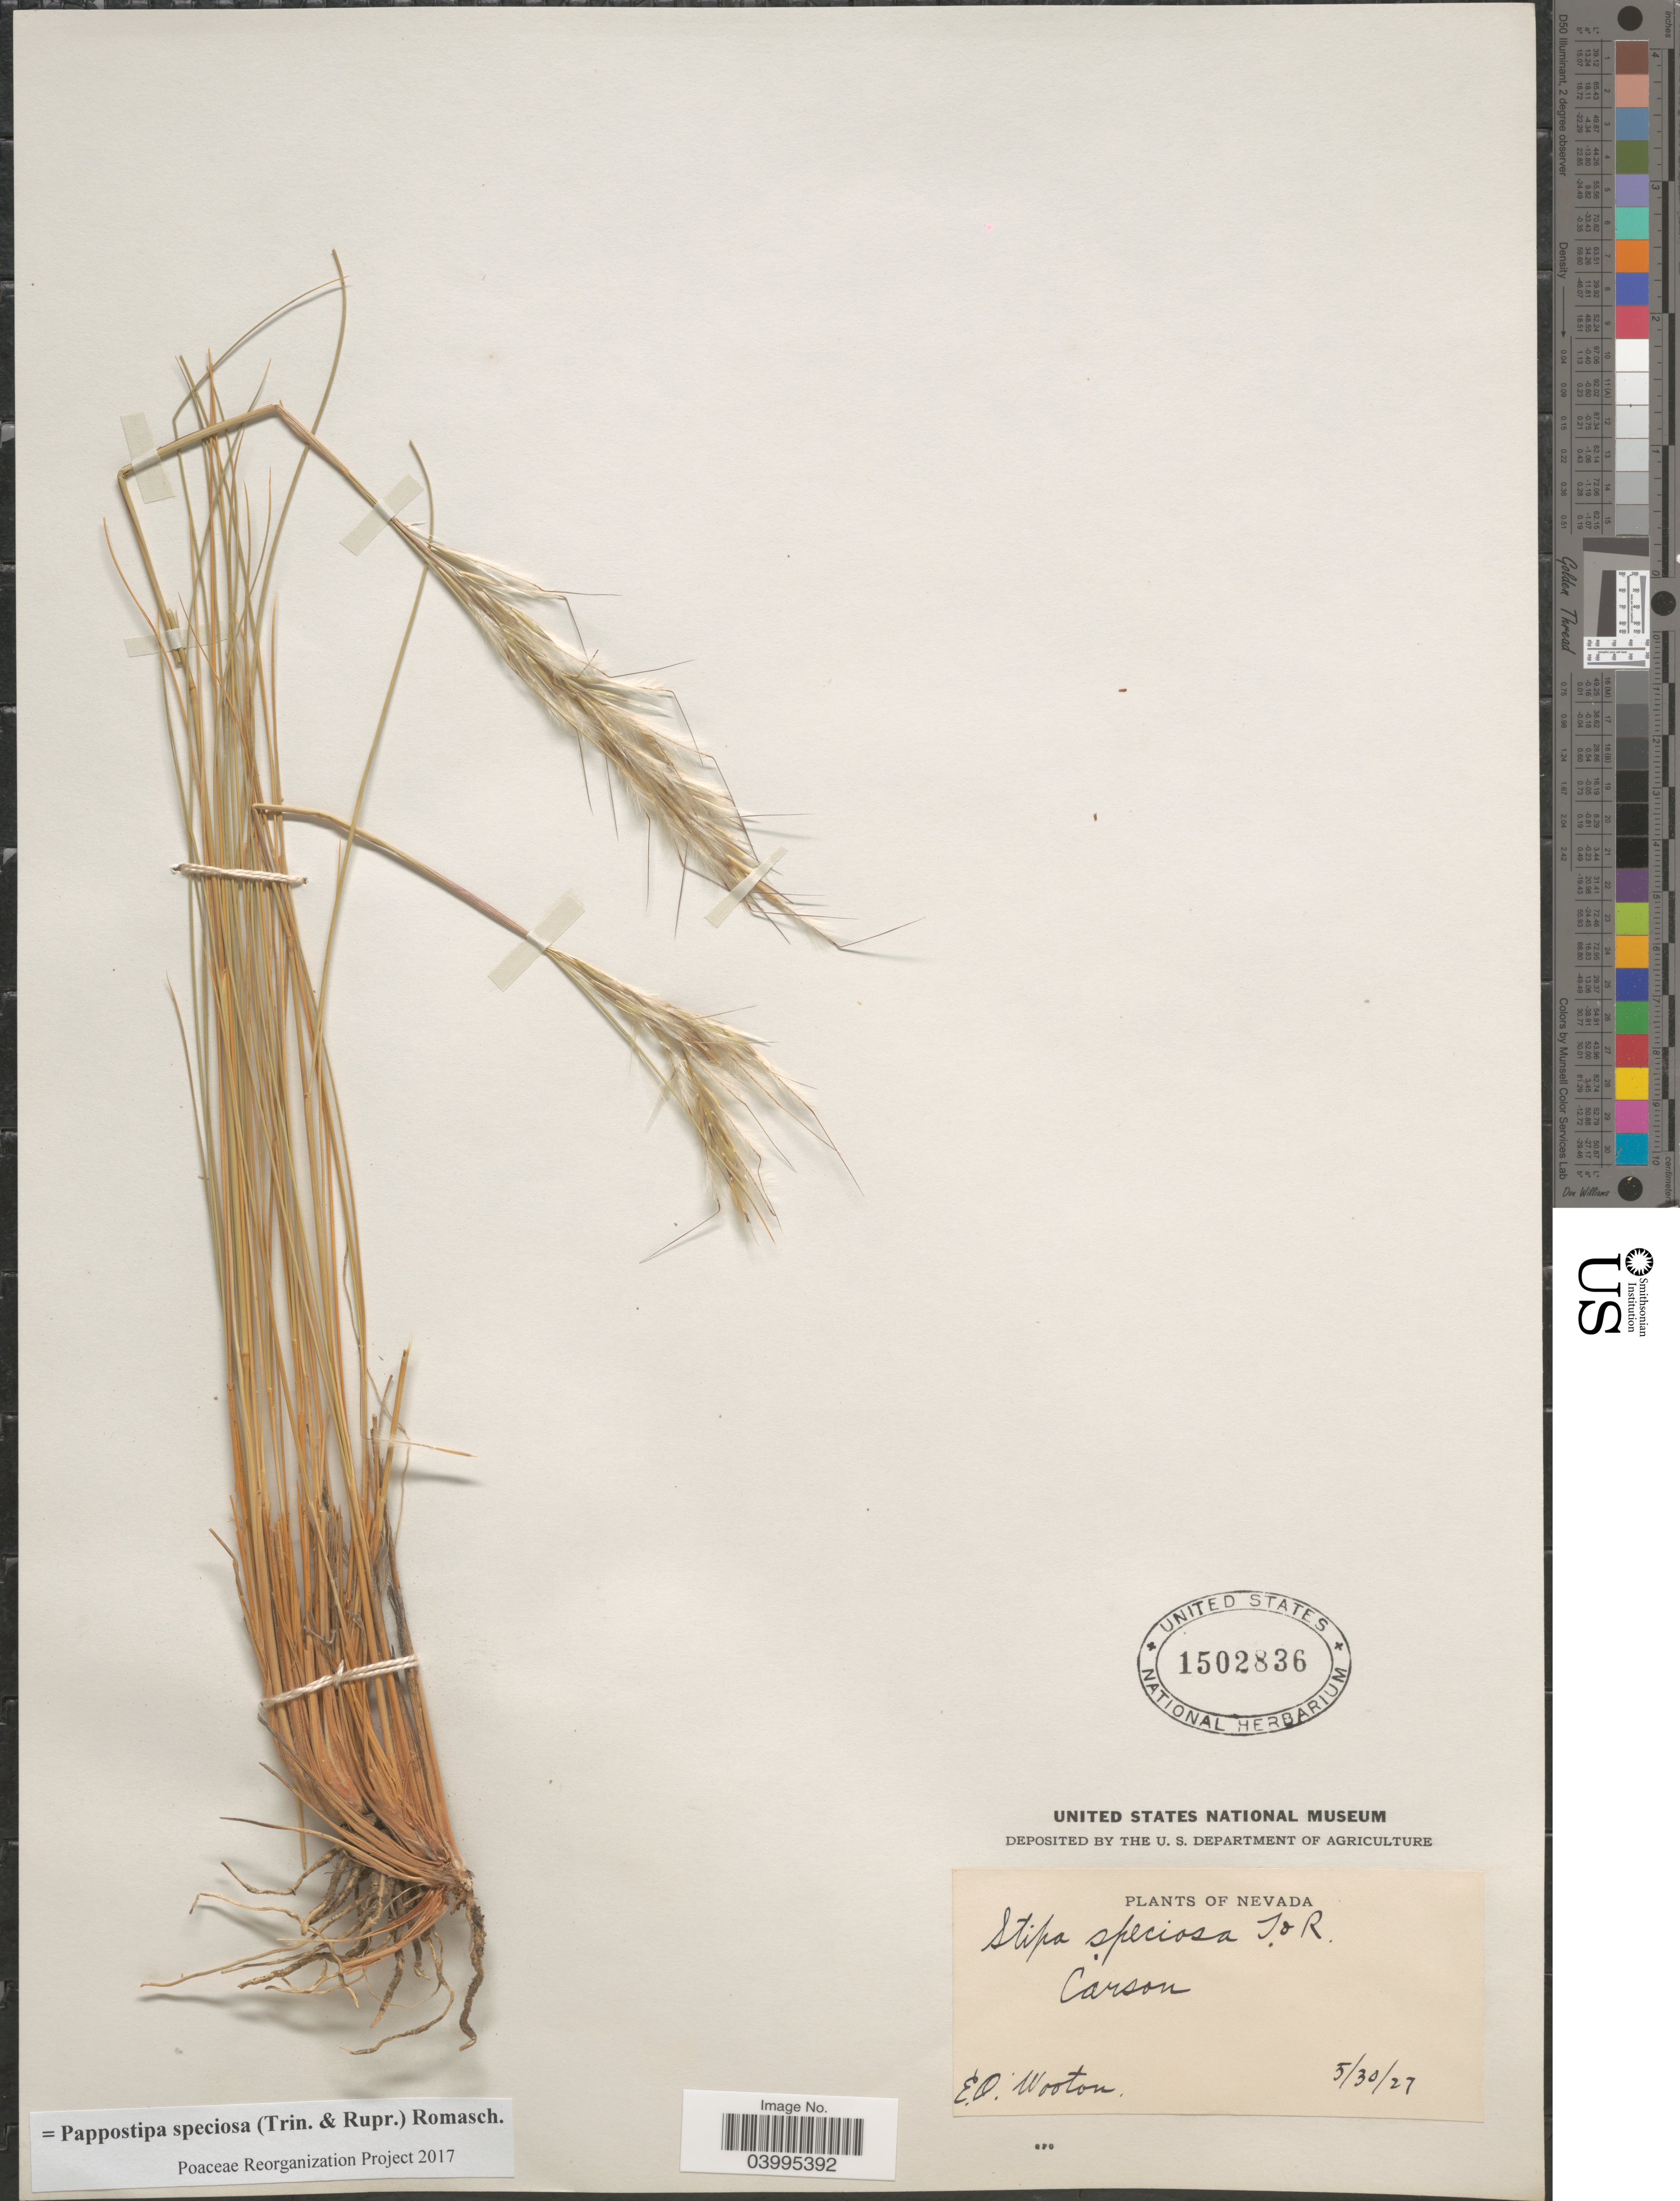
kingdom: Plantae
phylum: Tracheophyta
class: Liliopsida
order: Poales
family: Poaceae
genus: Pappostipa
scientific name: Pappostipa speciosa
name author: (Trin. & Rupr.) Romasch.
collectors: E. O. Wooton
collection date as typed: Transcribed d/m/y: 30/5/27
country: United States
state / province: Nevada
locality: Carson.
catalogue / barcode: US 1502836